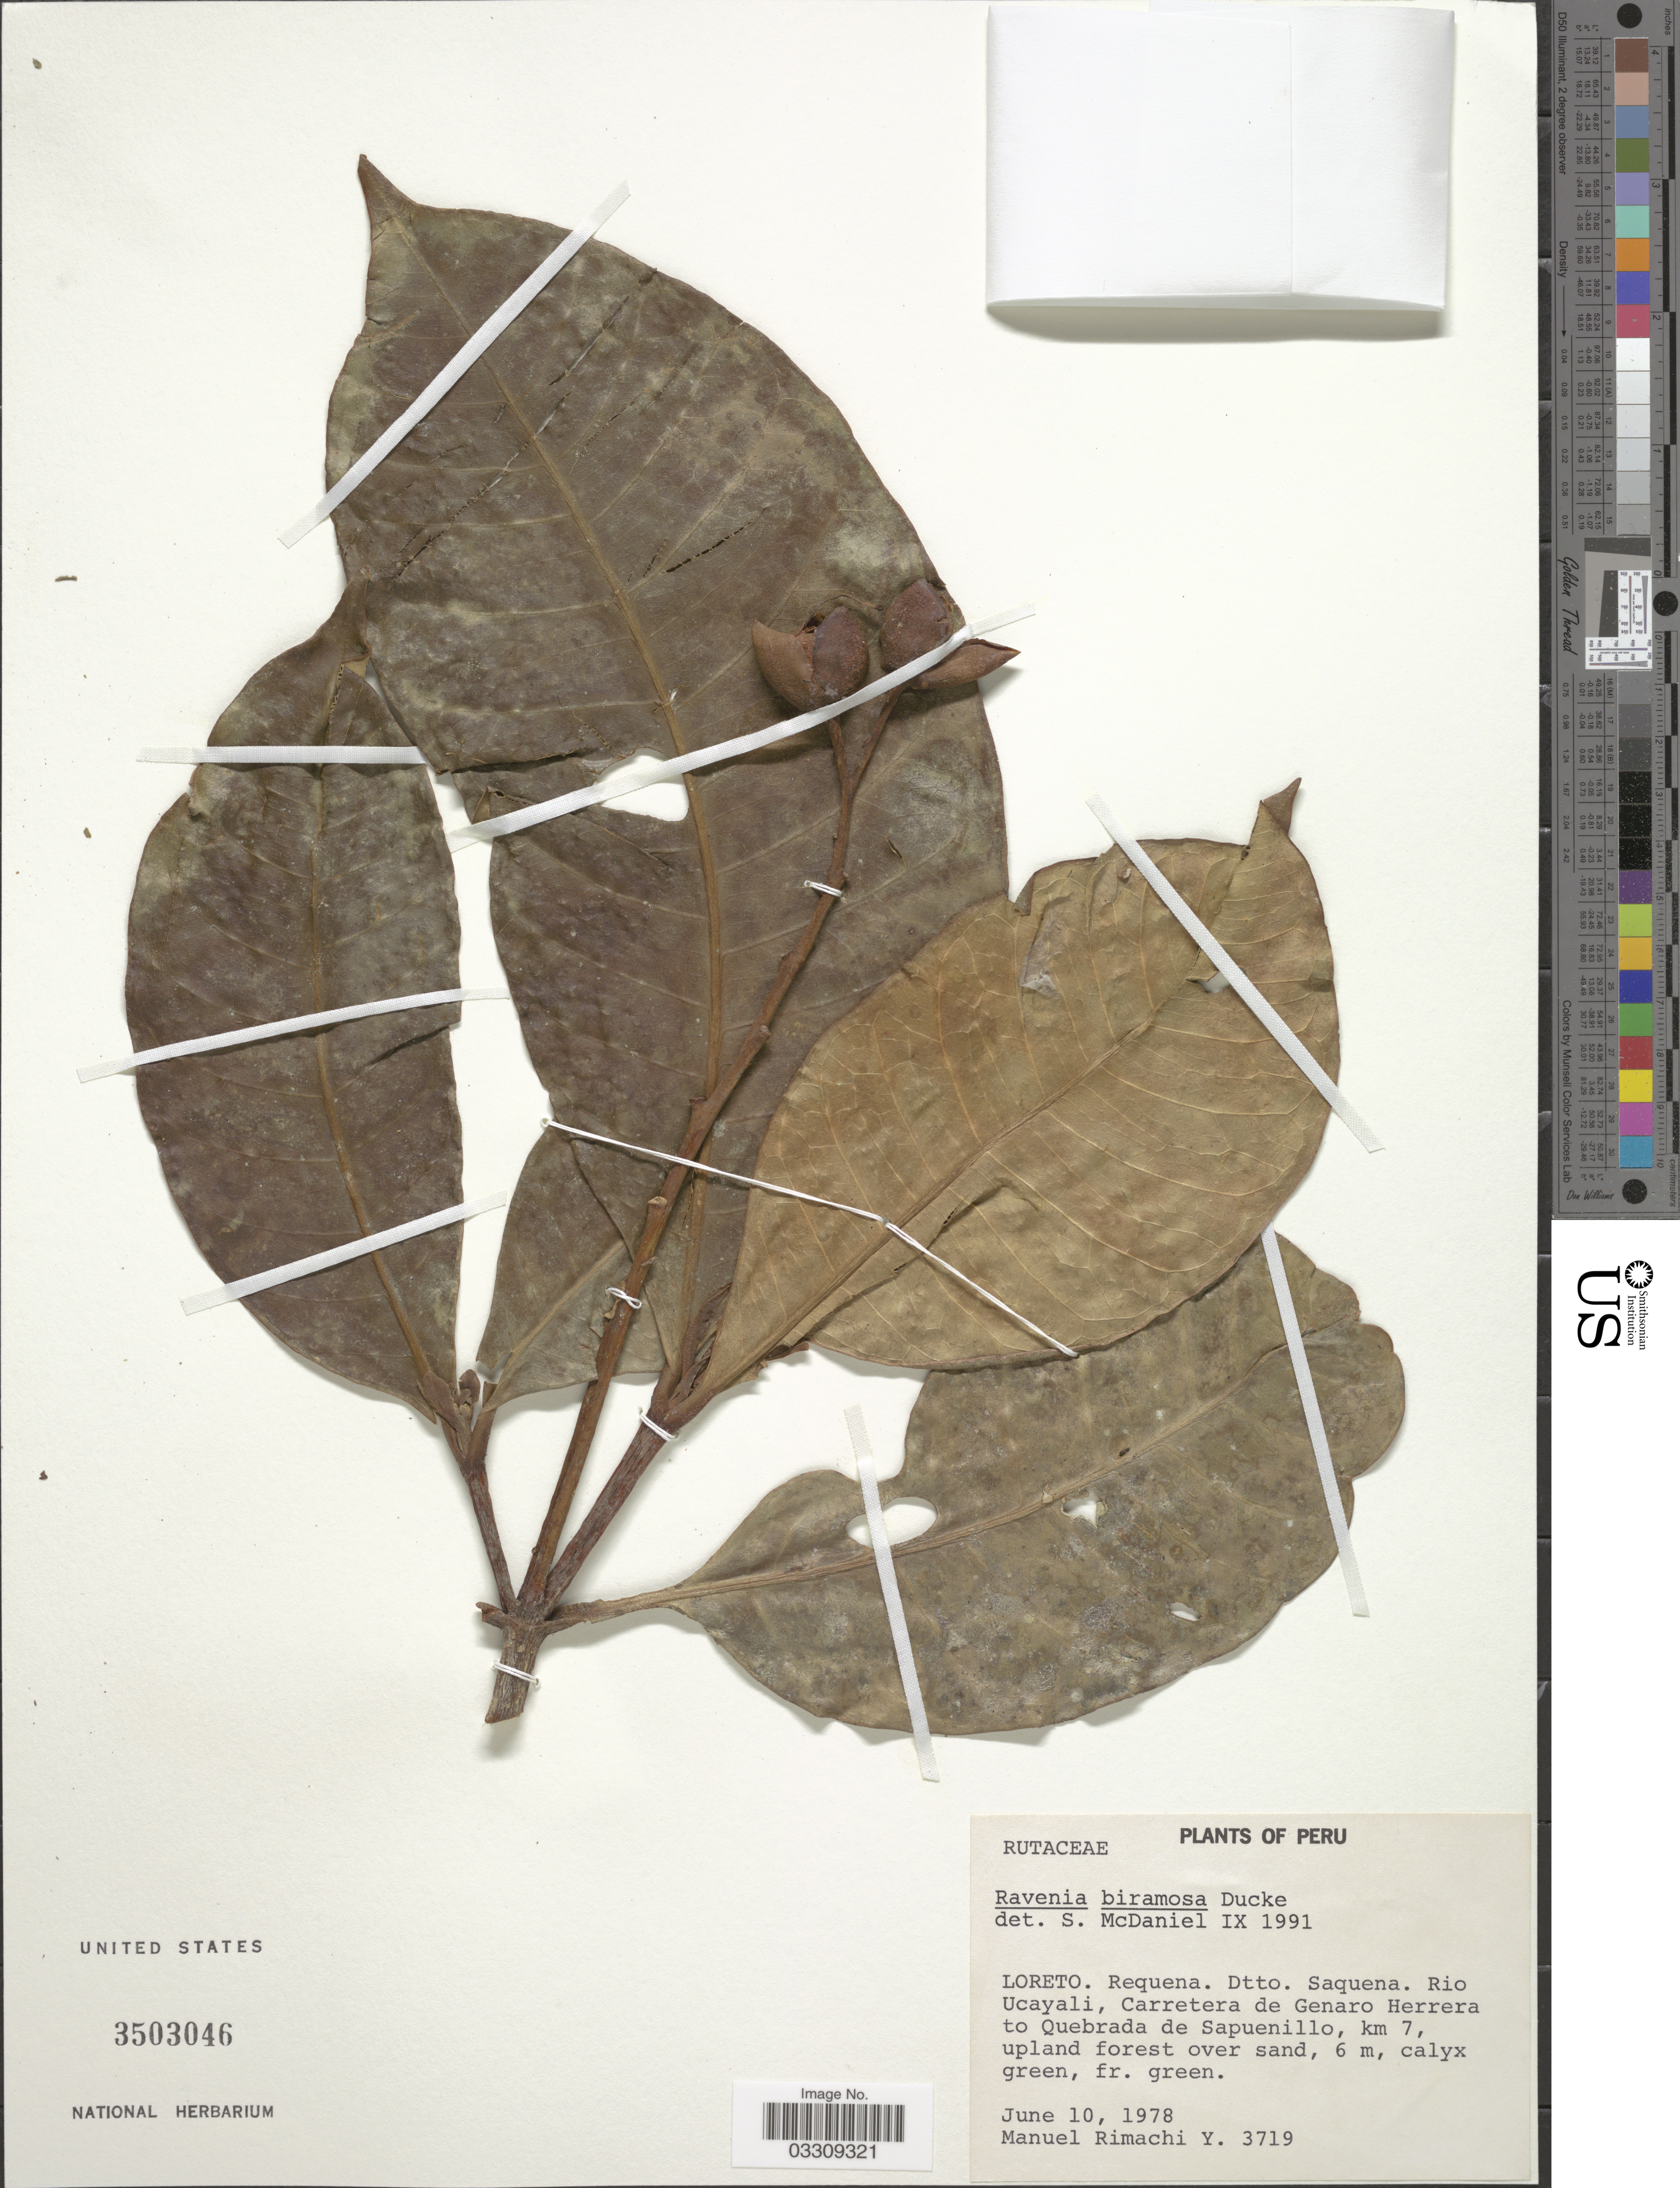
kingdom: Plantae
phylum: Tracheophyta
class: Magnoliopsida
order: Sapindales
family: Rutaceae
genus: Ravenia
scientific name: Ravenia biramosa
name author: Ducke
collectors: M. Rimachi Y.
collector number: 3719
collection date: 1978-06-10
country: Peru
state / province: Loreto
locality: Requena. Dtto. Saquena. Rio Ucayali, Carretera de Genaro Herrera to Quebrada de Sapuenillo, km 7.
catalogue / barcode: US 3503046